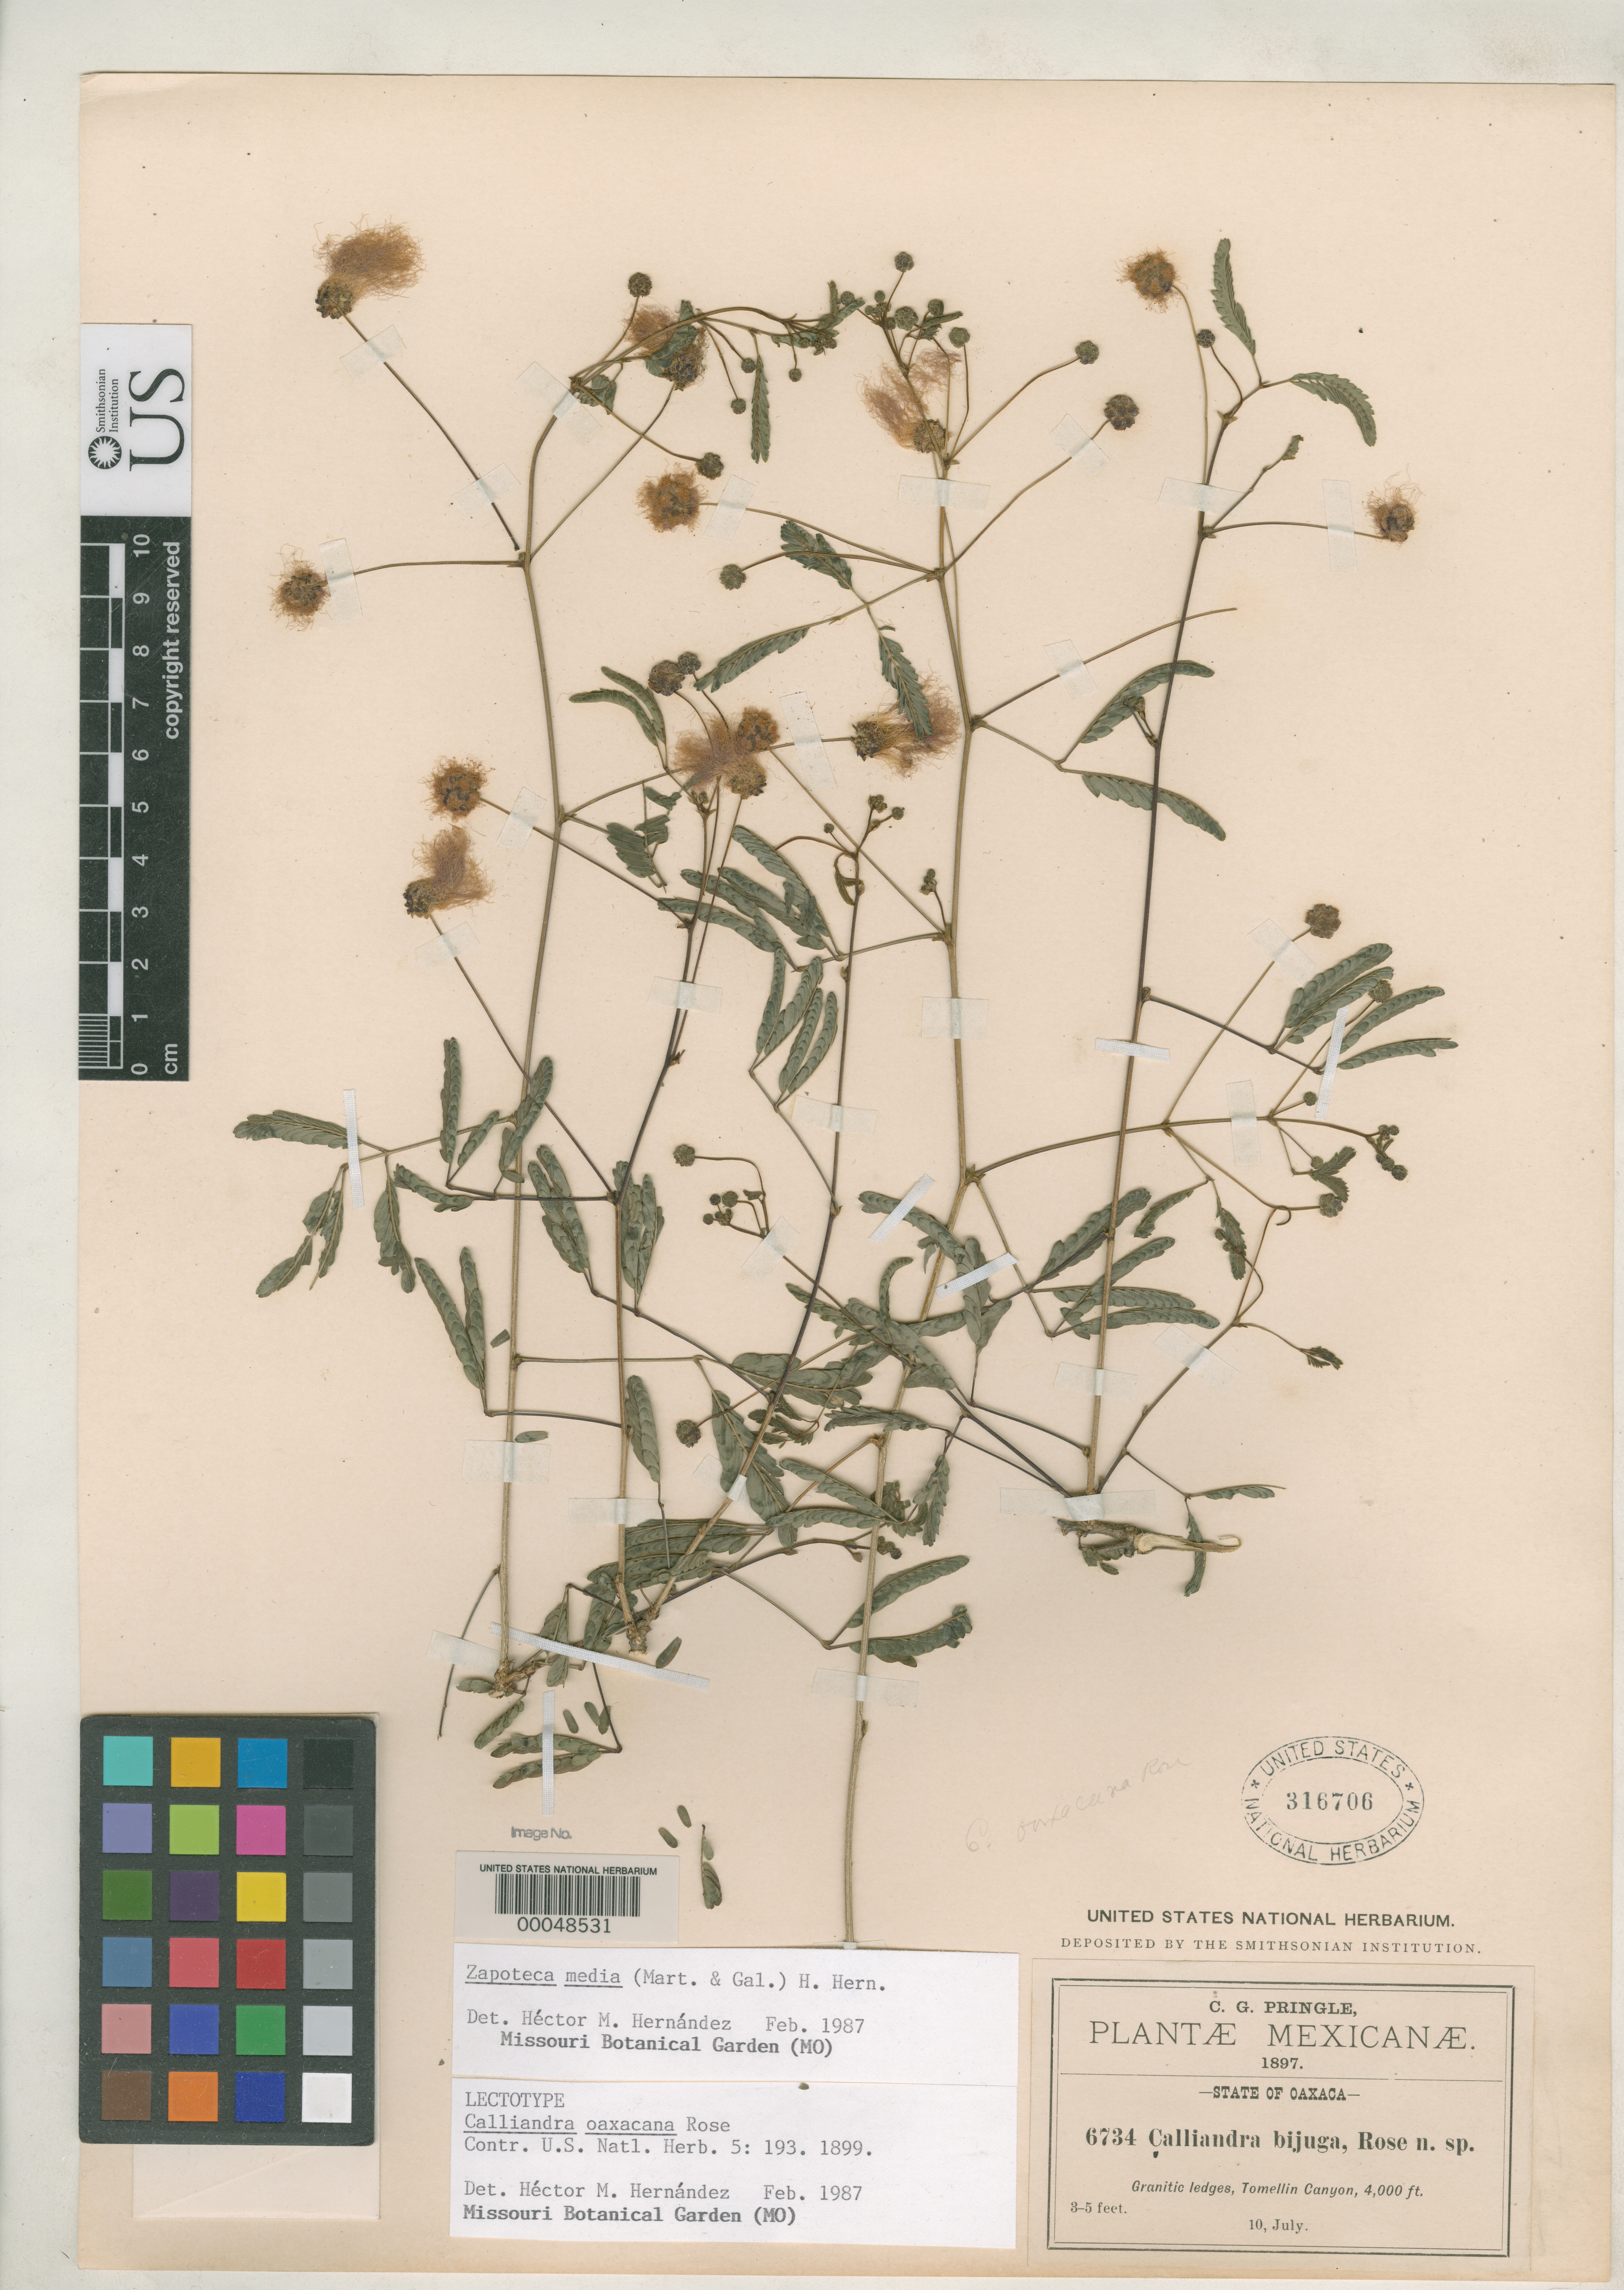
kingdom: Plantae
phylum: Tracheophyta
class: Magnoliopsida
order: Fabales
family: Fabaceae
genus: Calliandra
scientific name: Calliandra oaxacana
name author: Rose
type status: Lectotype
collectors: C. G. Pringle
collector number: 6734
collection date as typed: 10 Jul 1897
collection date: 1897-07-10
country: Mexico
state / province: Oaxaca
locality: Tomellin Canyon.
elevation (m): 1050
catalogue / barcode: US 316706